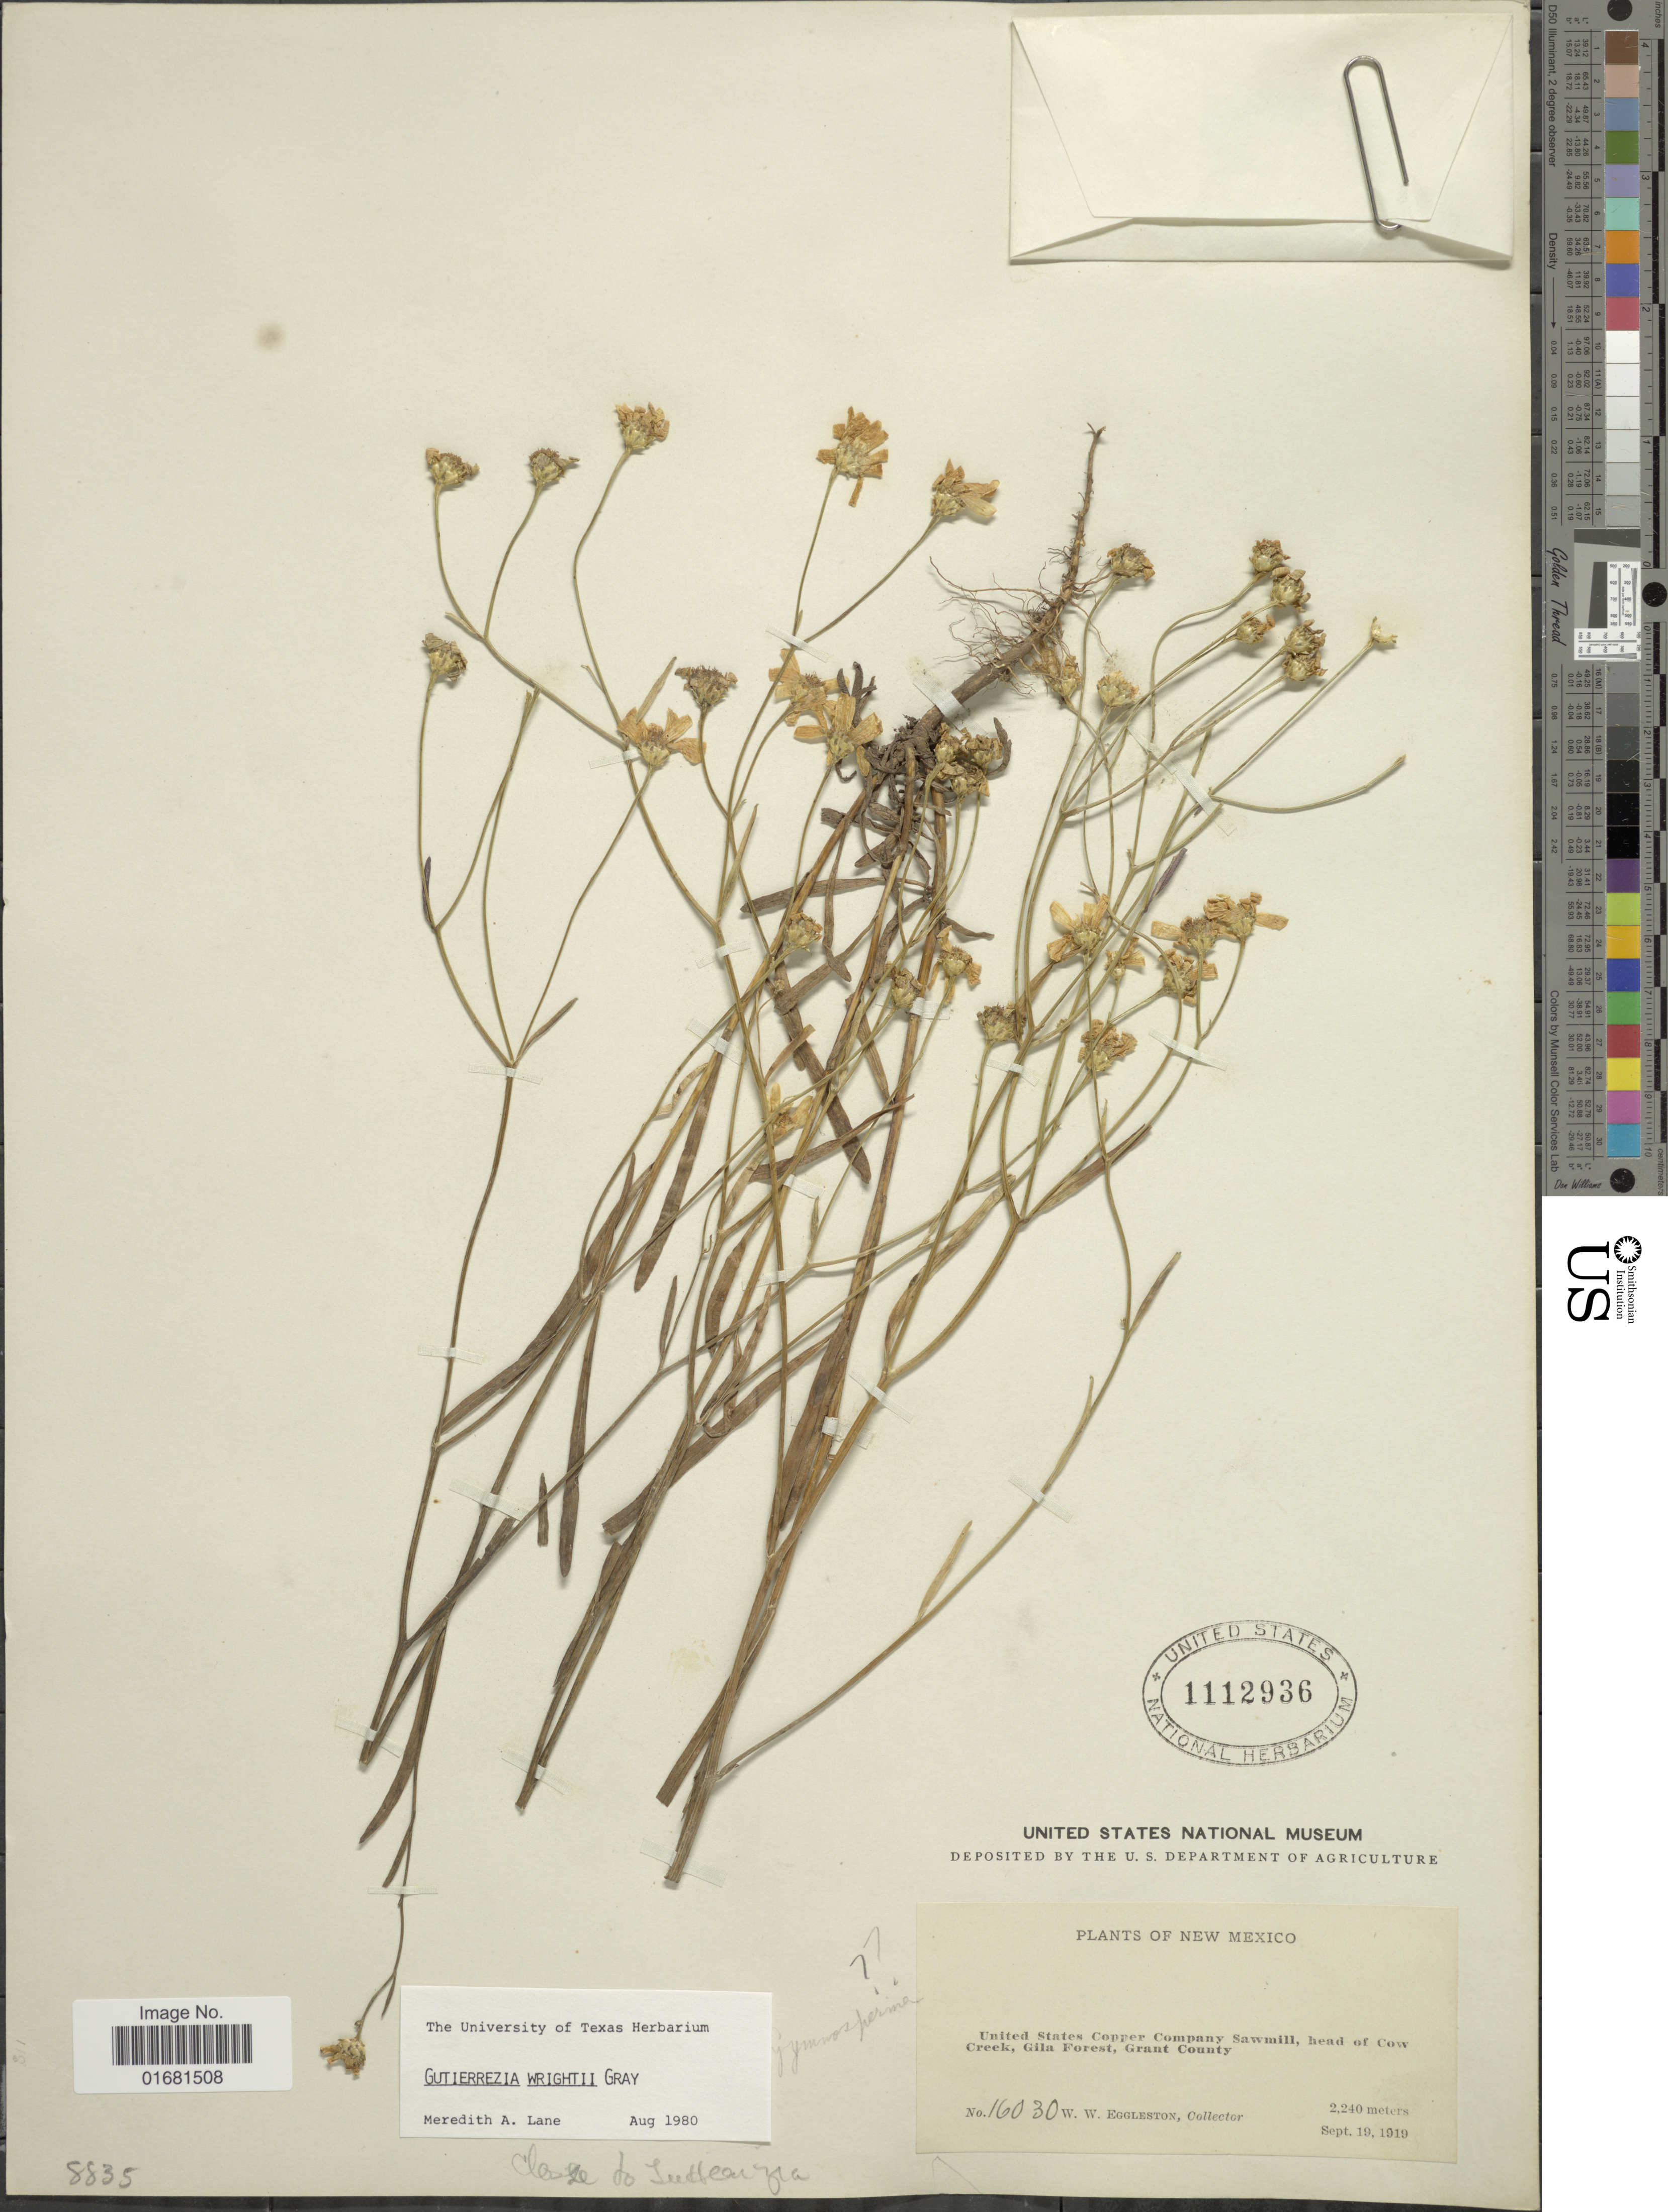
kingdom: Plantae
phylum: Tracheophyta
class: Magnoliopsida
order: Asterales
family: Asteraceae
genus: Gutierrezia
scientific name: Gutierrezia wrightii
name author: A. Gray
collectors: W. W. Eggleston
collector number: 16030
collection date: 1919-09-19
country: United States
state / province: New Mexico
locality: New Mexico. United States Copper Company Sawmill, head of Cow Creek, Gila Fores, Grant County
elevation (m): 2240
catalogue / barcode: US 1112936